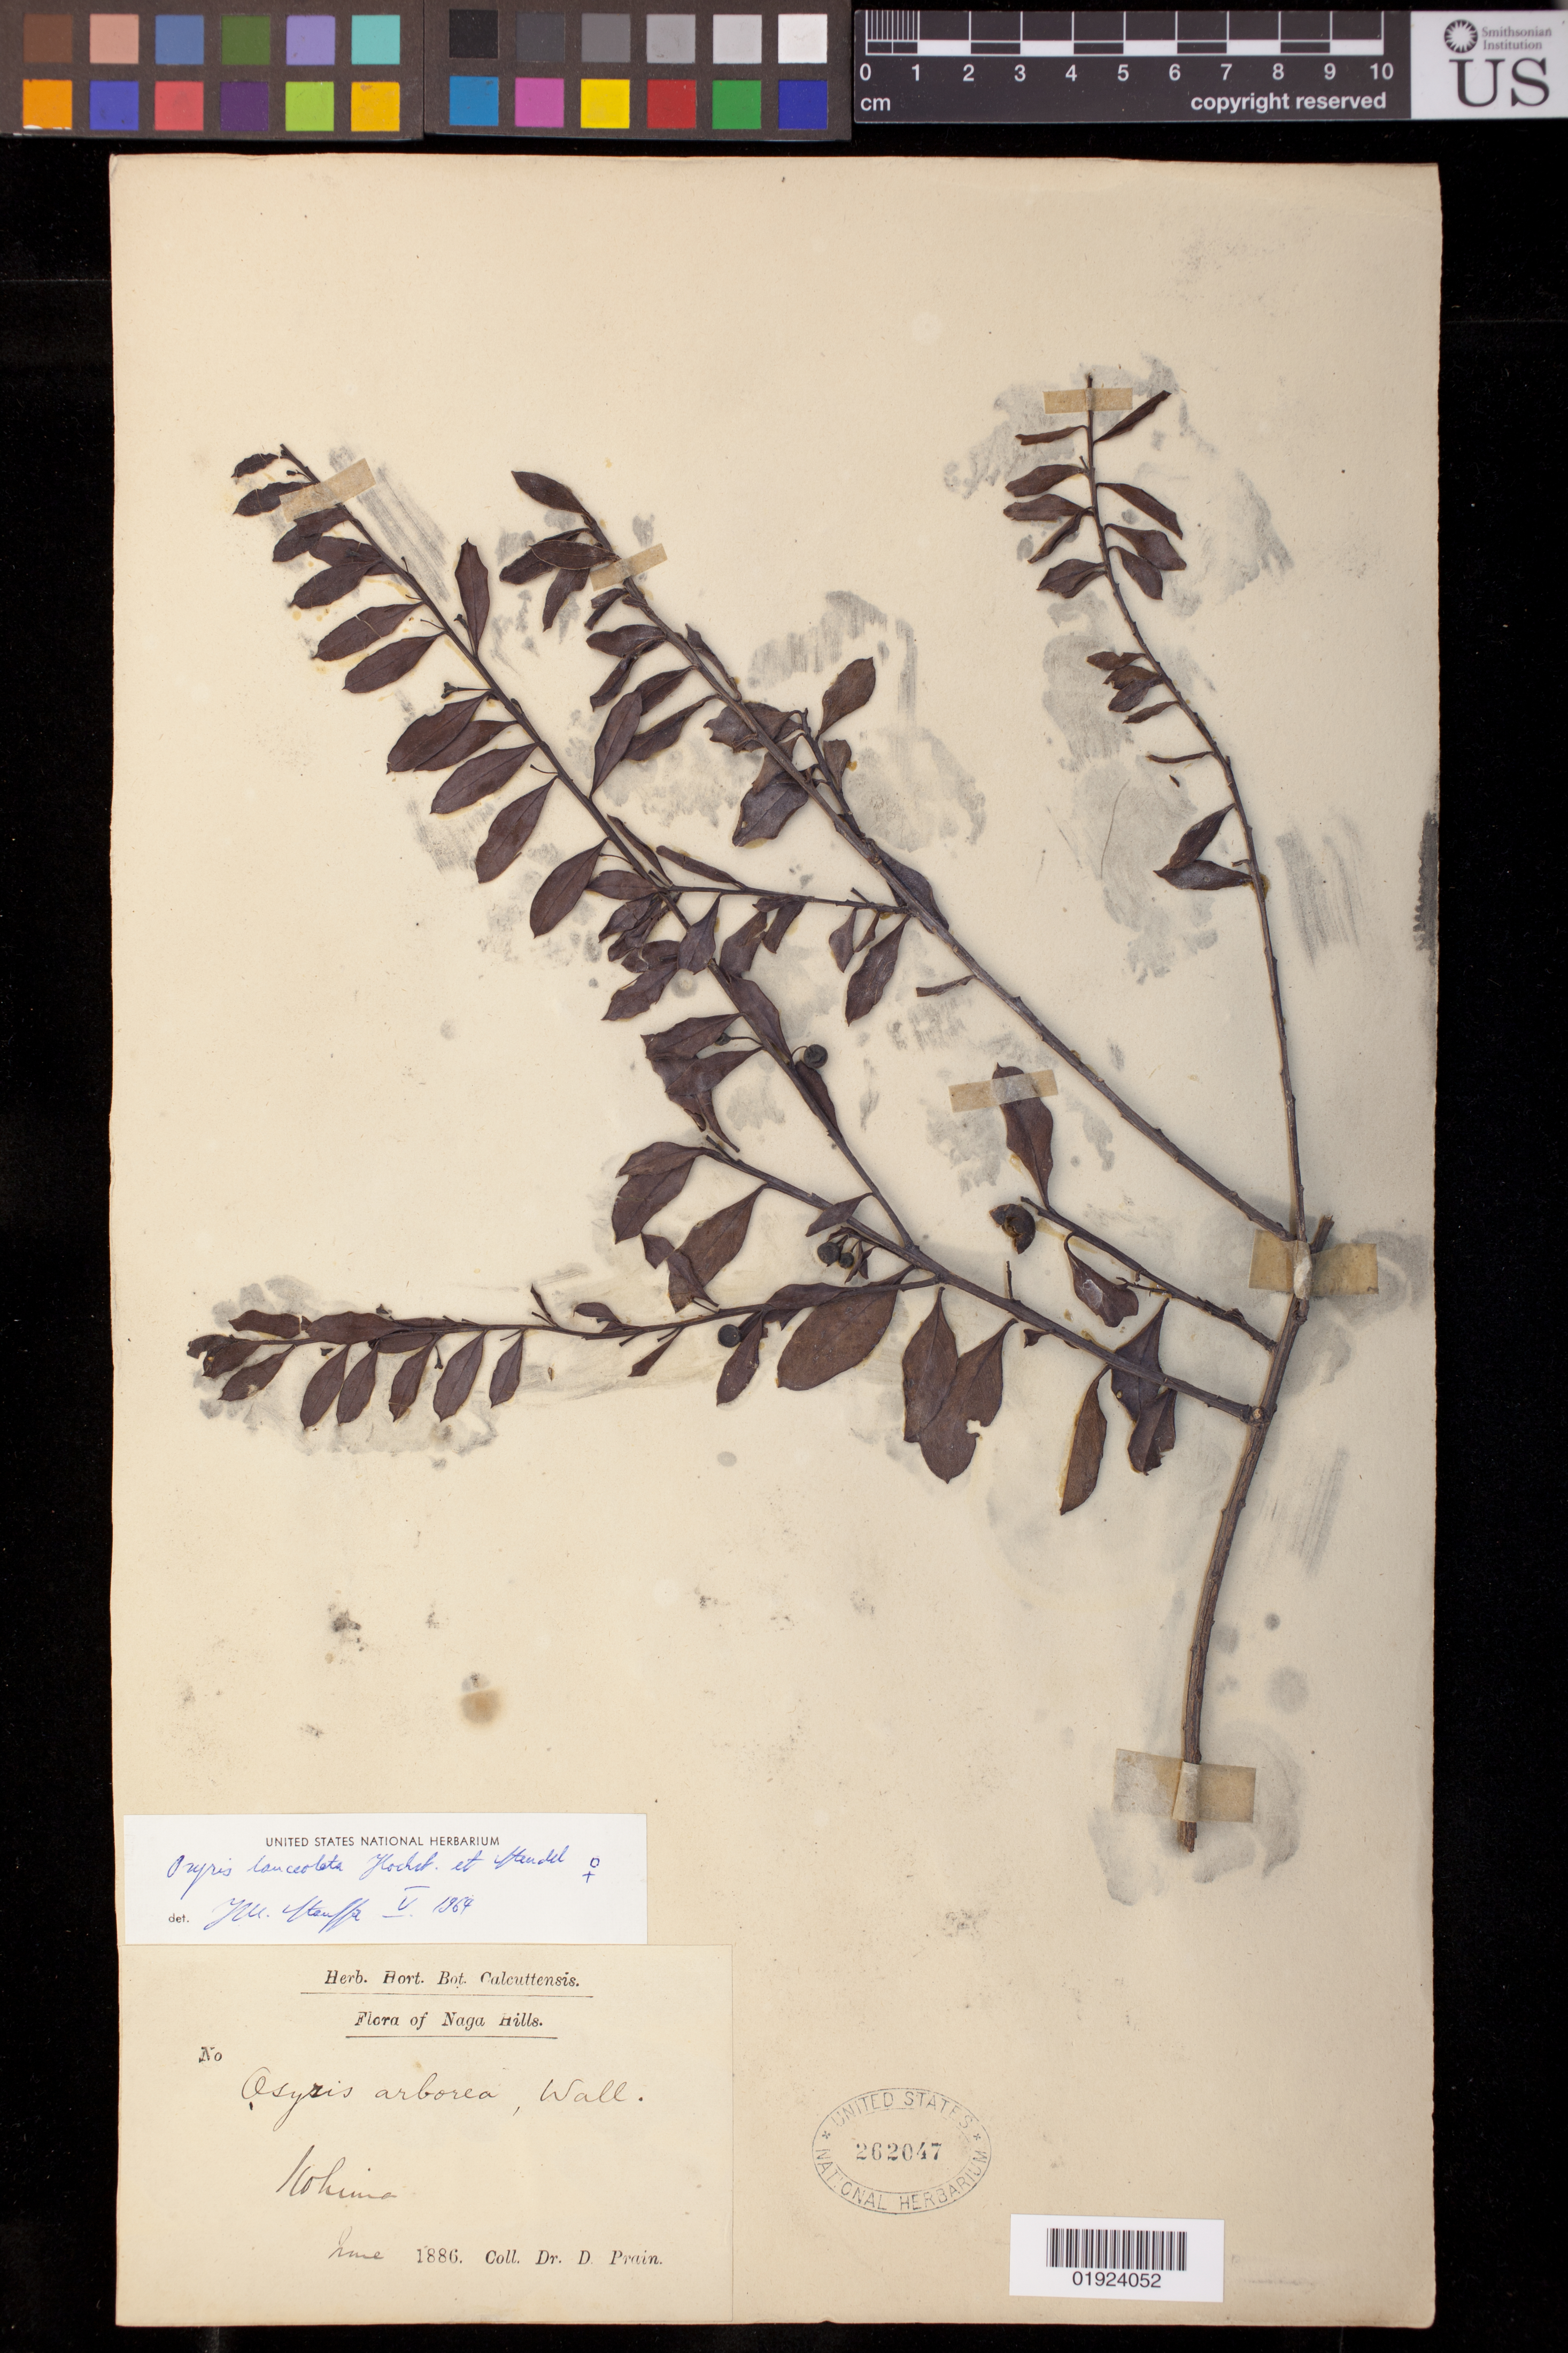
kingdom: Plantae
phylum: Tracheophyta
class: Magnoliopsida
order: Santalales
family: Santalaceae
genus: Osyris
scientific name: Osyris quadripartita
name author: Salzm. ex Decne.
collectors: D. Prain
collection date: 1886-06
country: India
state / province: Nagaland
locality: Kohima, Naga Hills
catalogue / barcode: US 262047